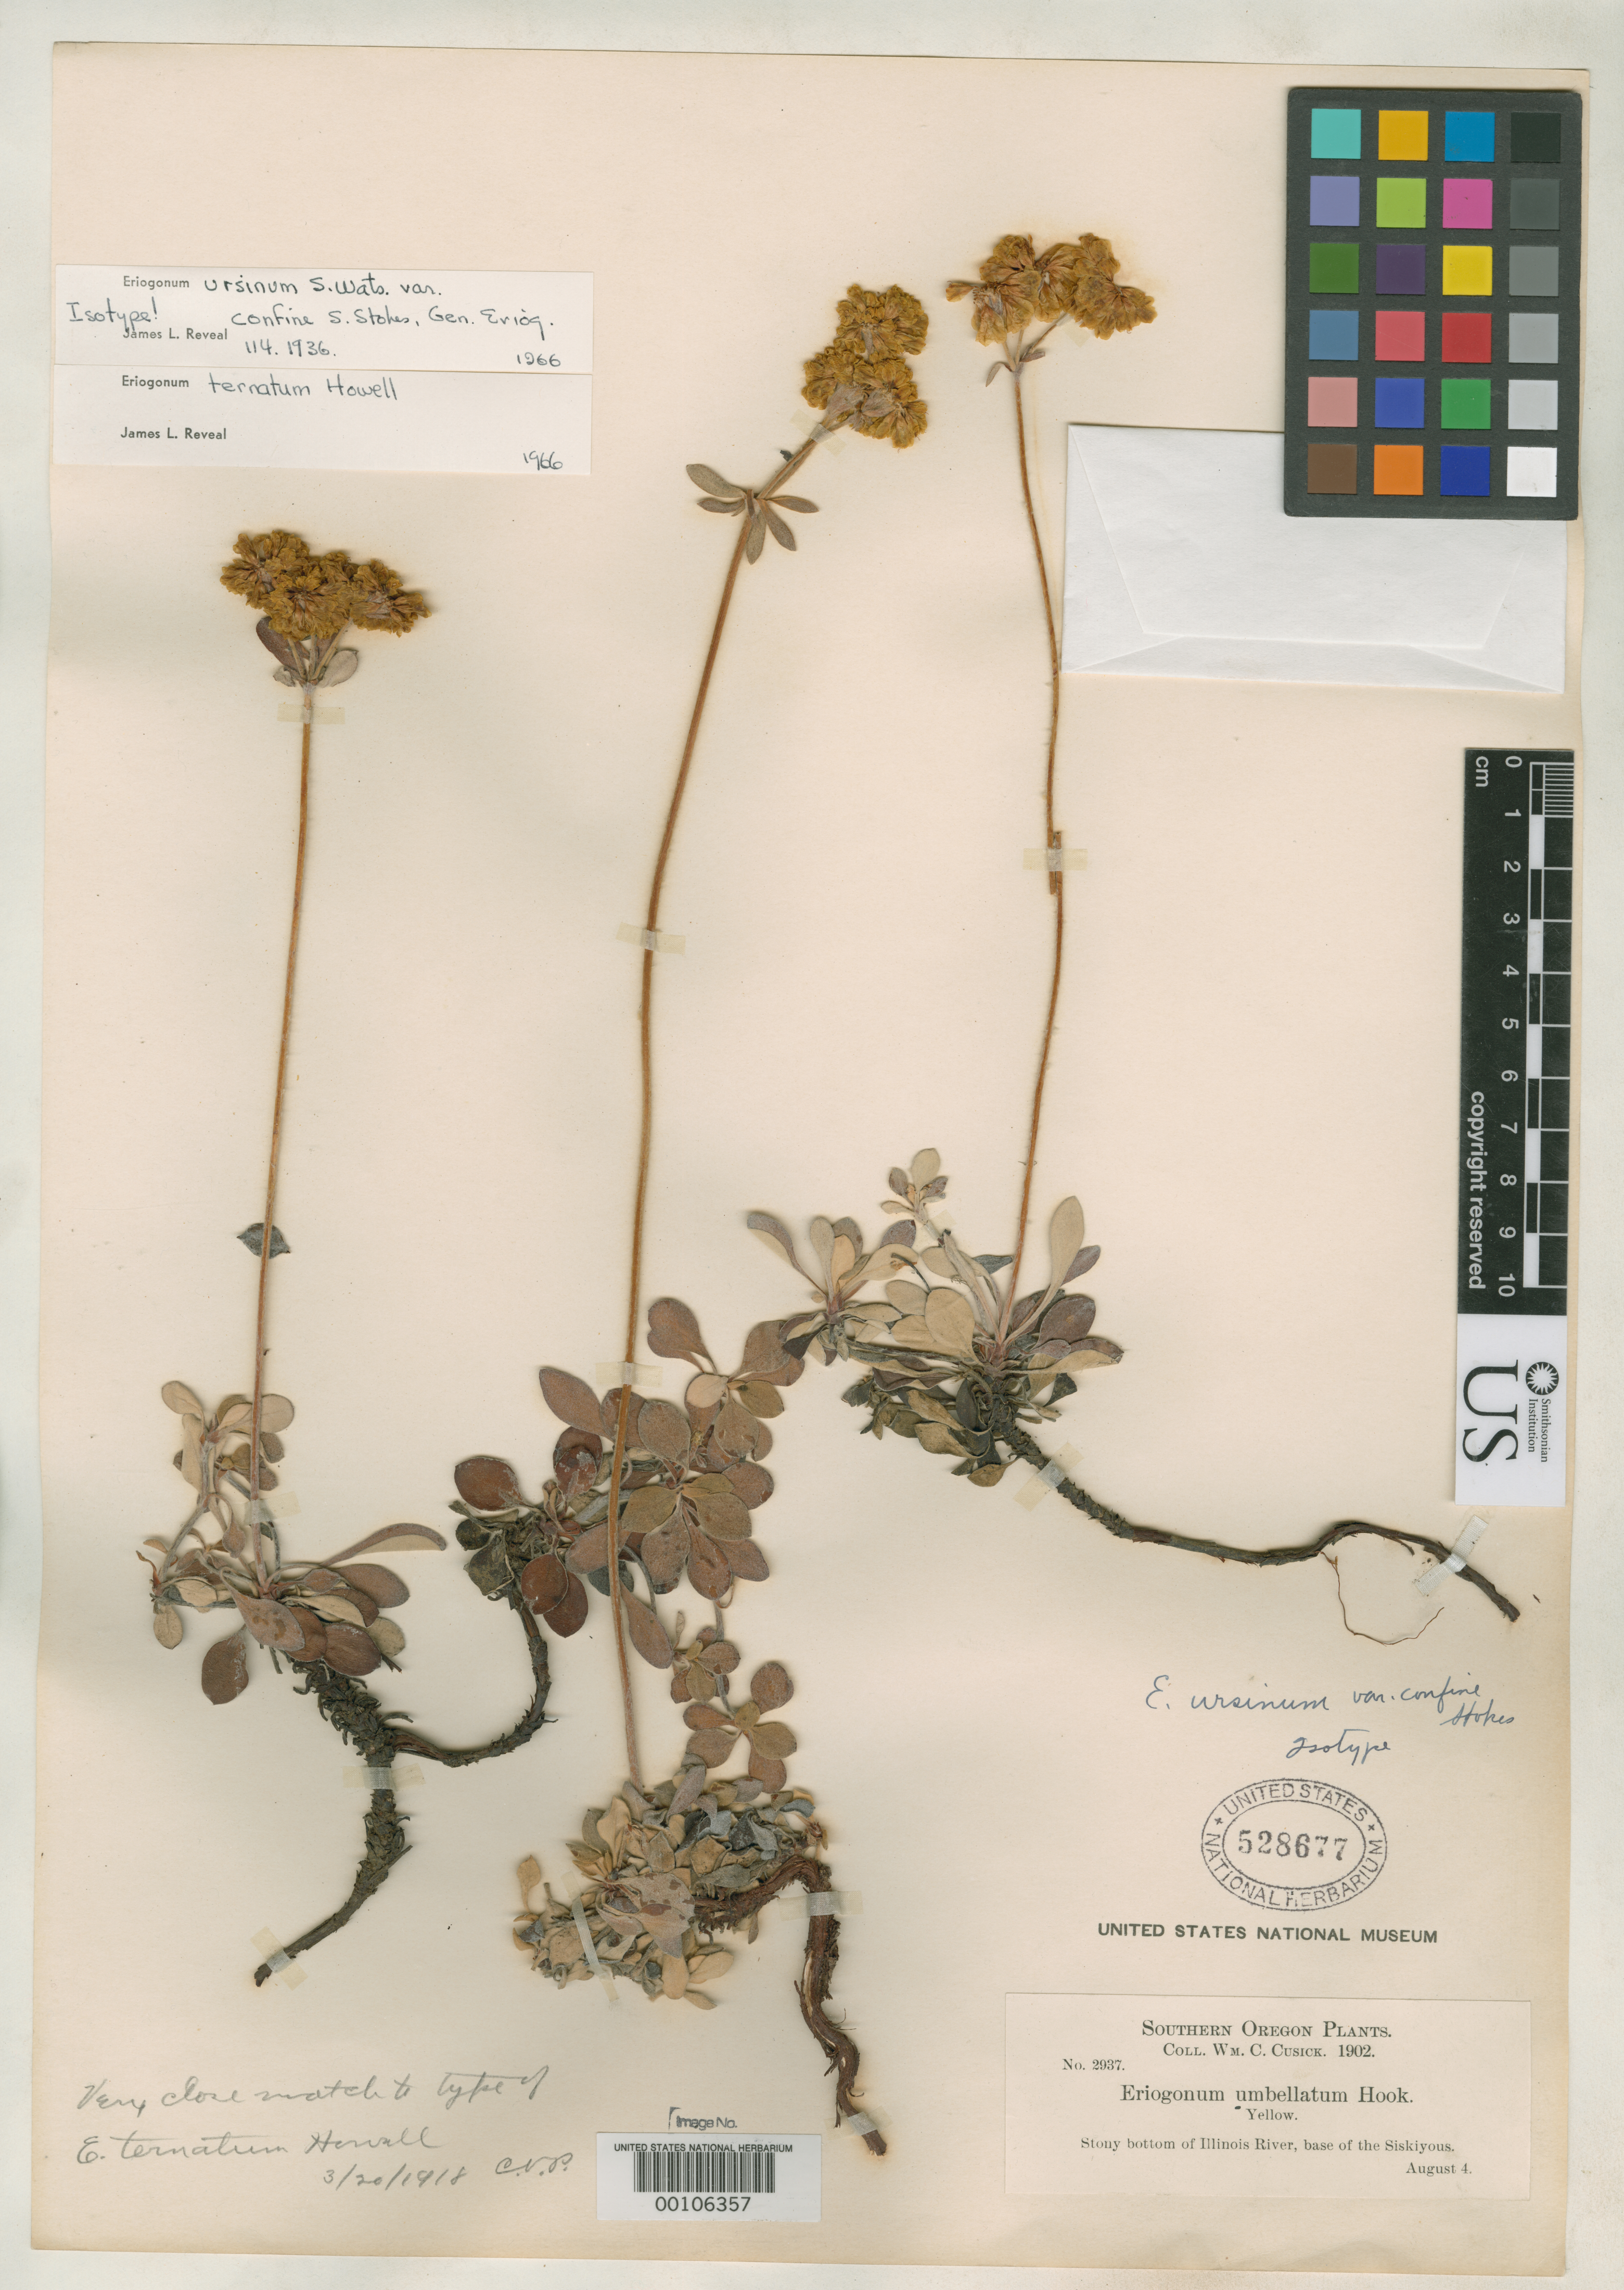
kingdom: Plantae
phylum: Tracheophyta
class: Magnoliopsida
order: Caryophyllales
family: Polygonaceae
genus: Eriogonum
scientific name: Eriogonum ursinum var. confine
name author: S. Stokes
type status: Isotype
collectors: W. C. Cusick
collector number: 2937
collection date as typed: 04 Aug 1902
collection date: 1902-08-04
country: United States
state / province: Oregon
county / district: Josephine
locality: Near the Siskiyou Mts.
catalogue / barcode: US 528677